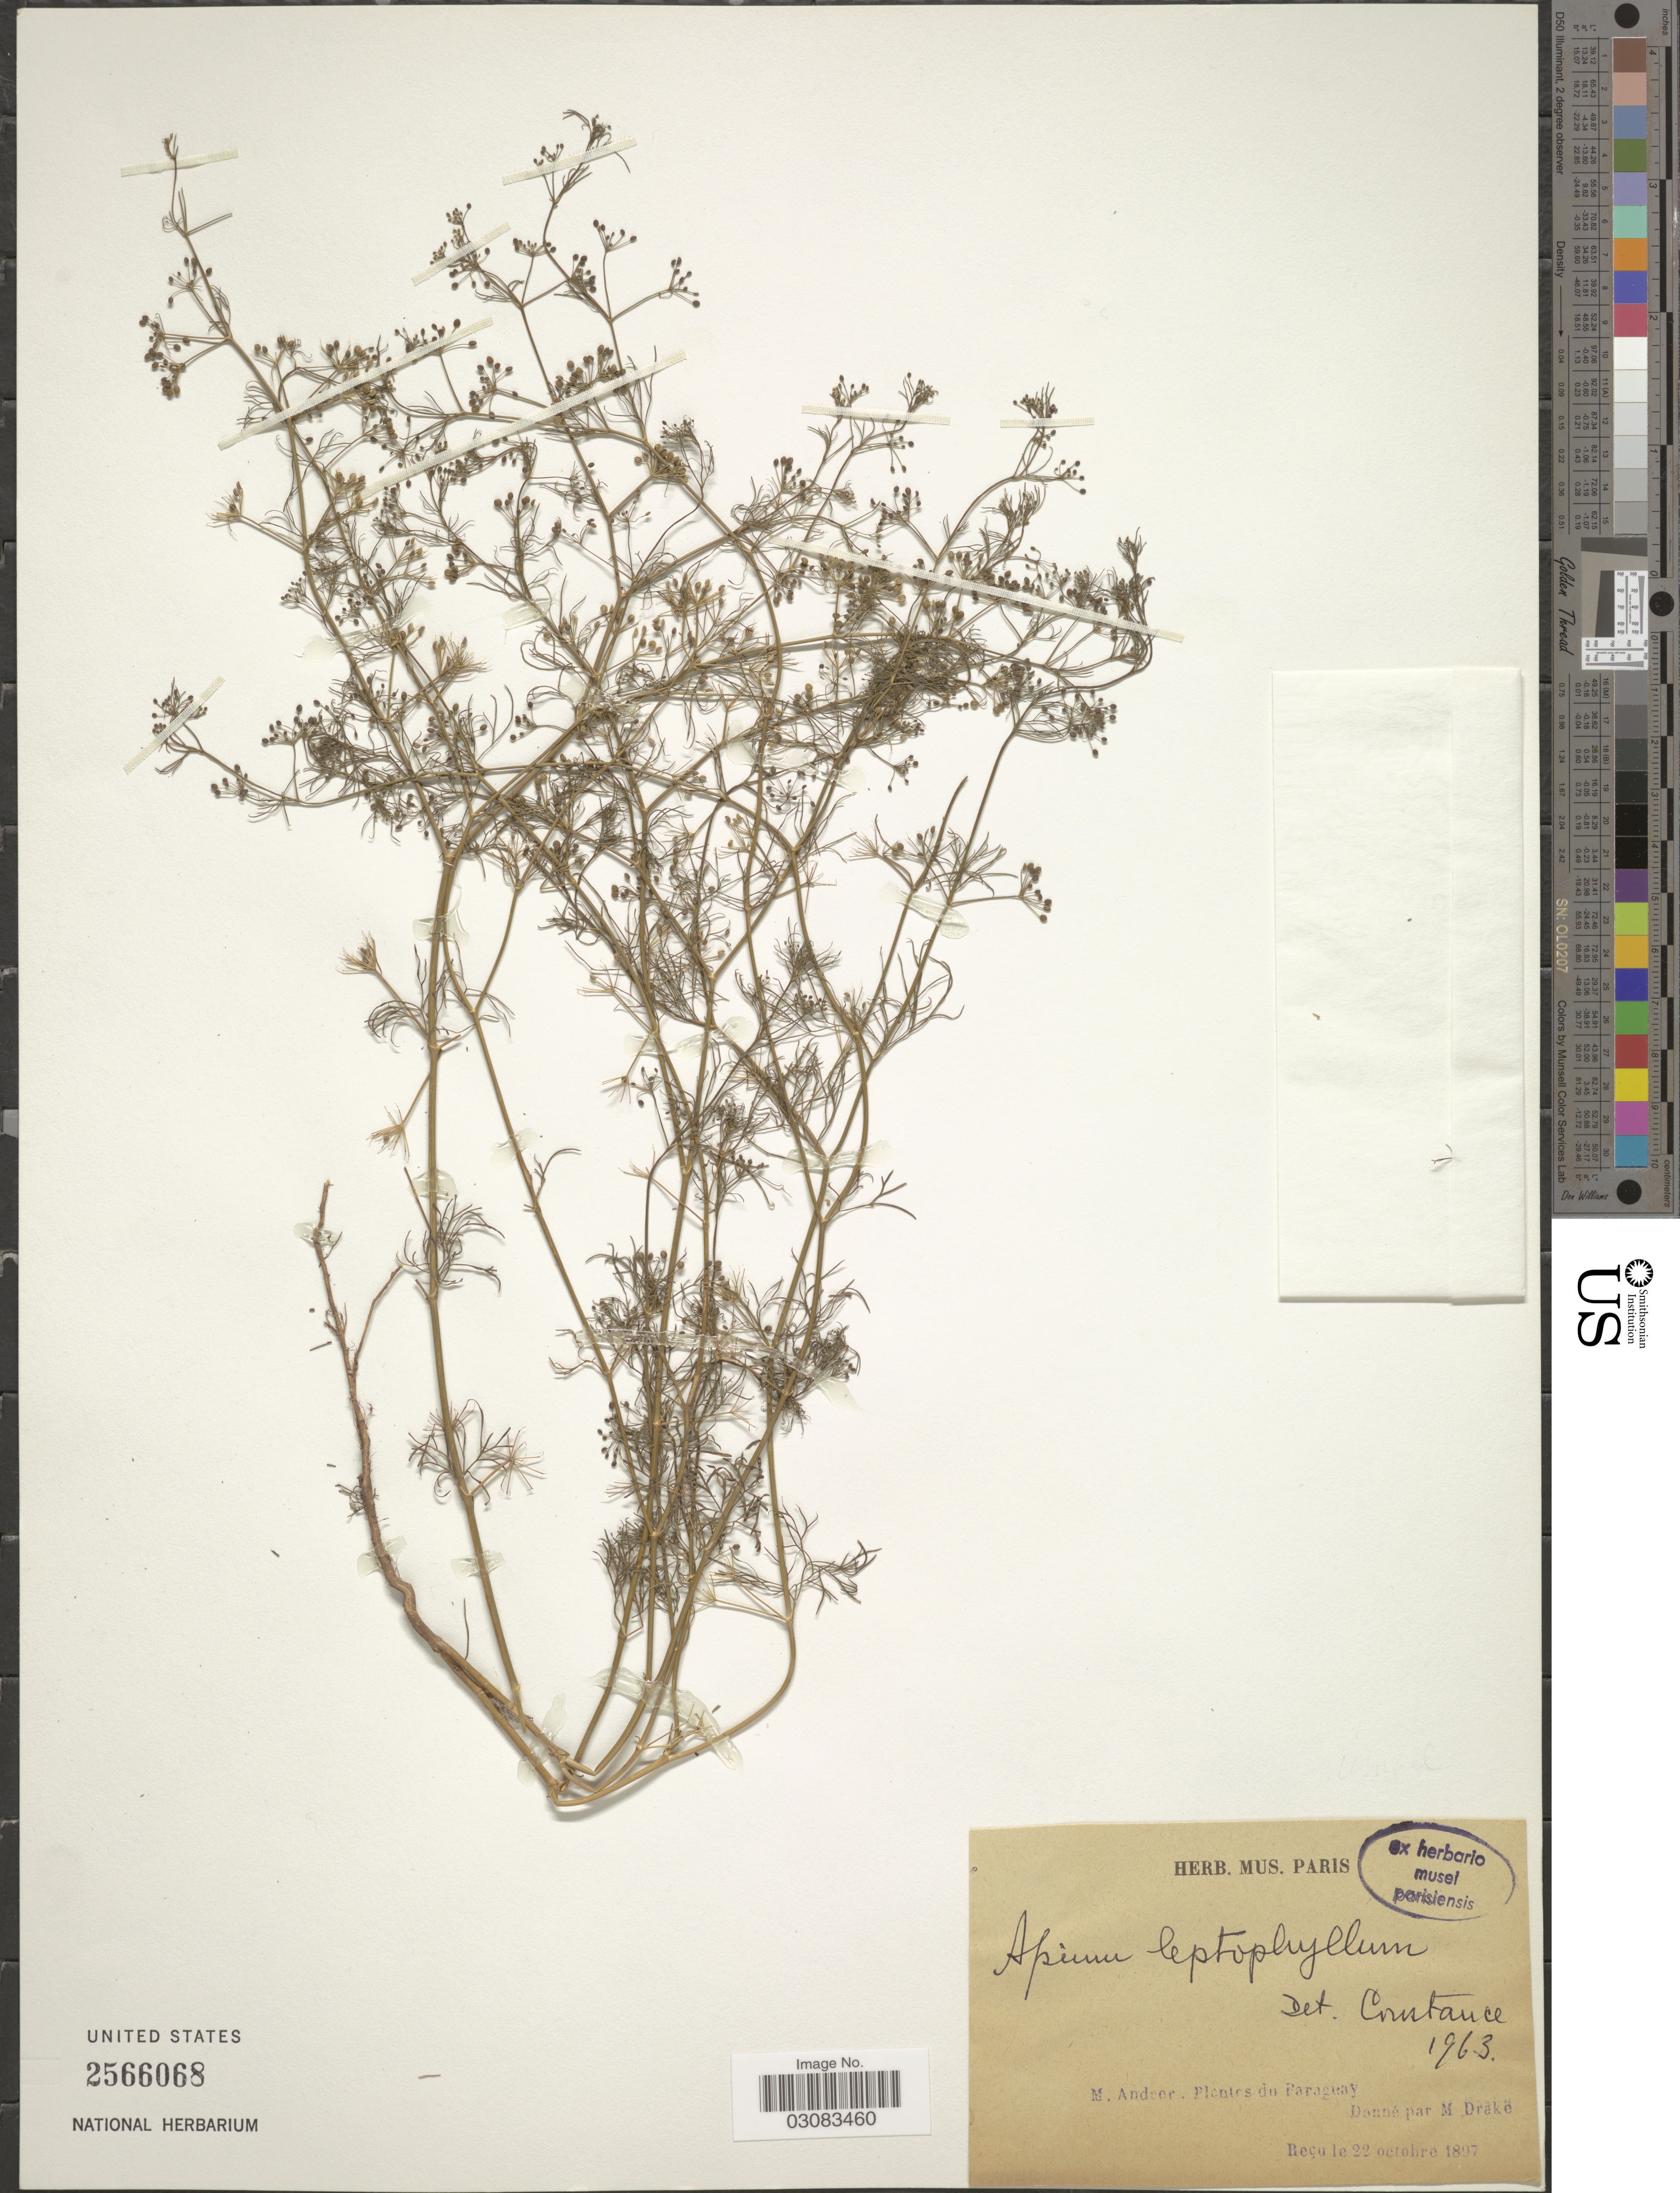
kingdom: Plantae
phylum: Tracheophyta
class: Magnoliopsida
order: Apiales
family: Apiaceae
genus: Cyclospermum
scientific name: Cyclospermum leptophyllum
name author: (Pers.) Sprague ex Britton & P. Wilson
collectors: M. Andeer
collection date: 1897-10-22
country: Paraguay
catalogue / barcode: US 2566068